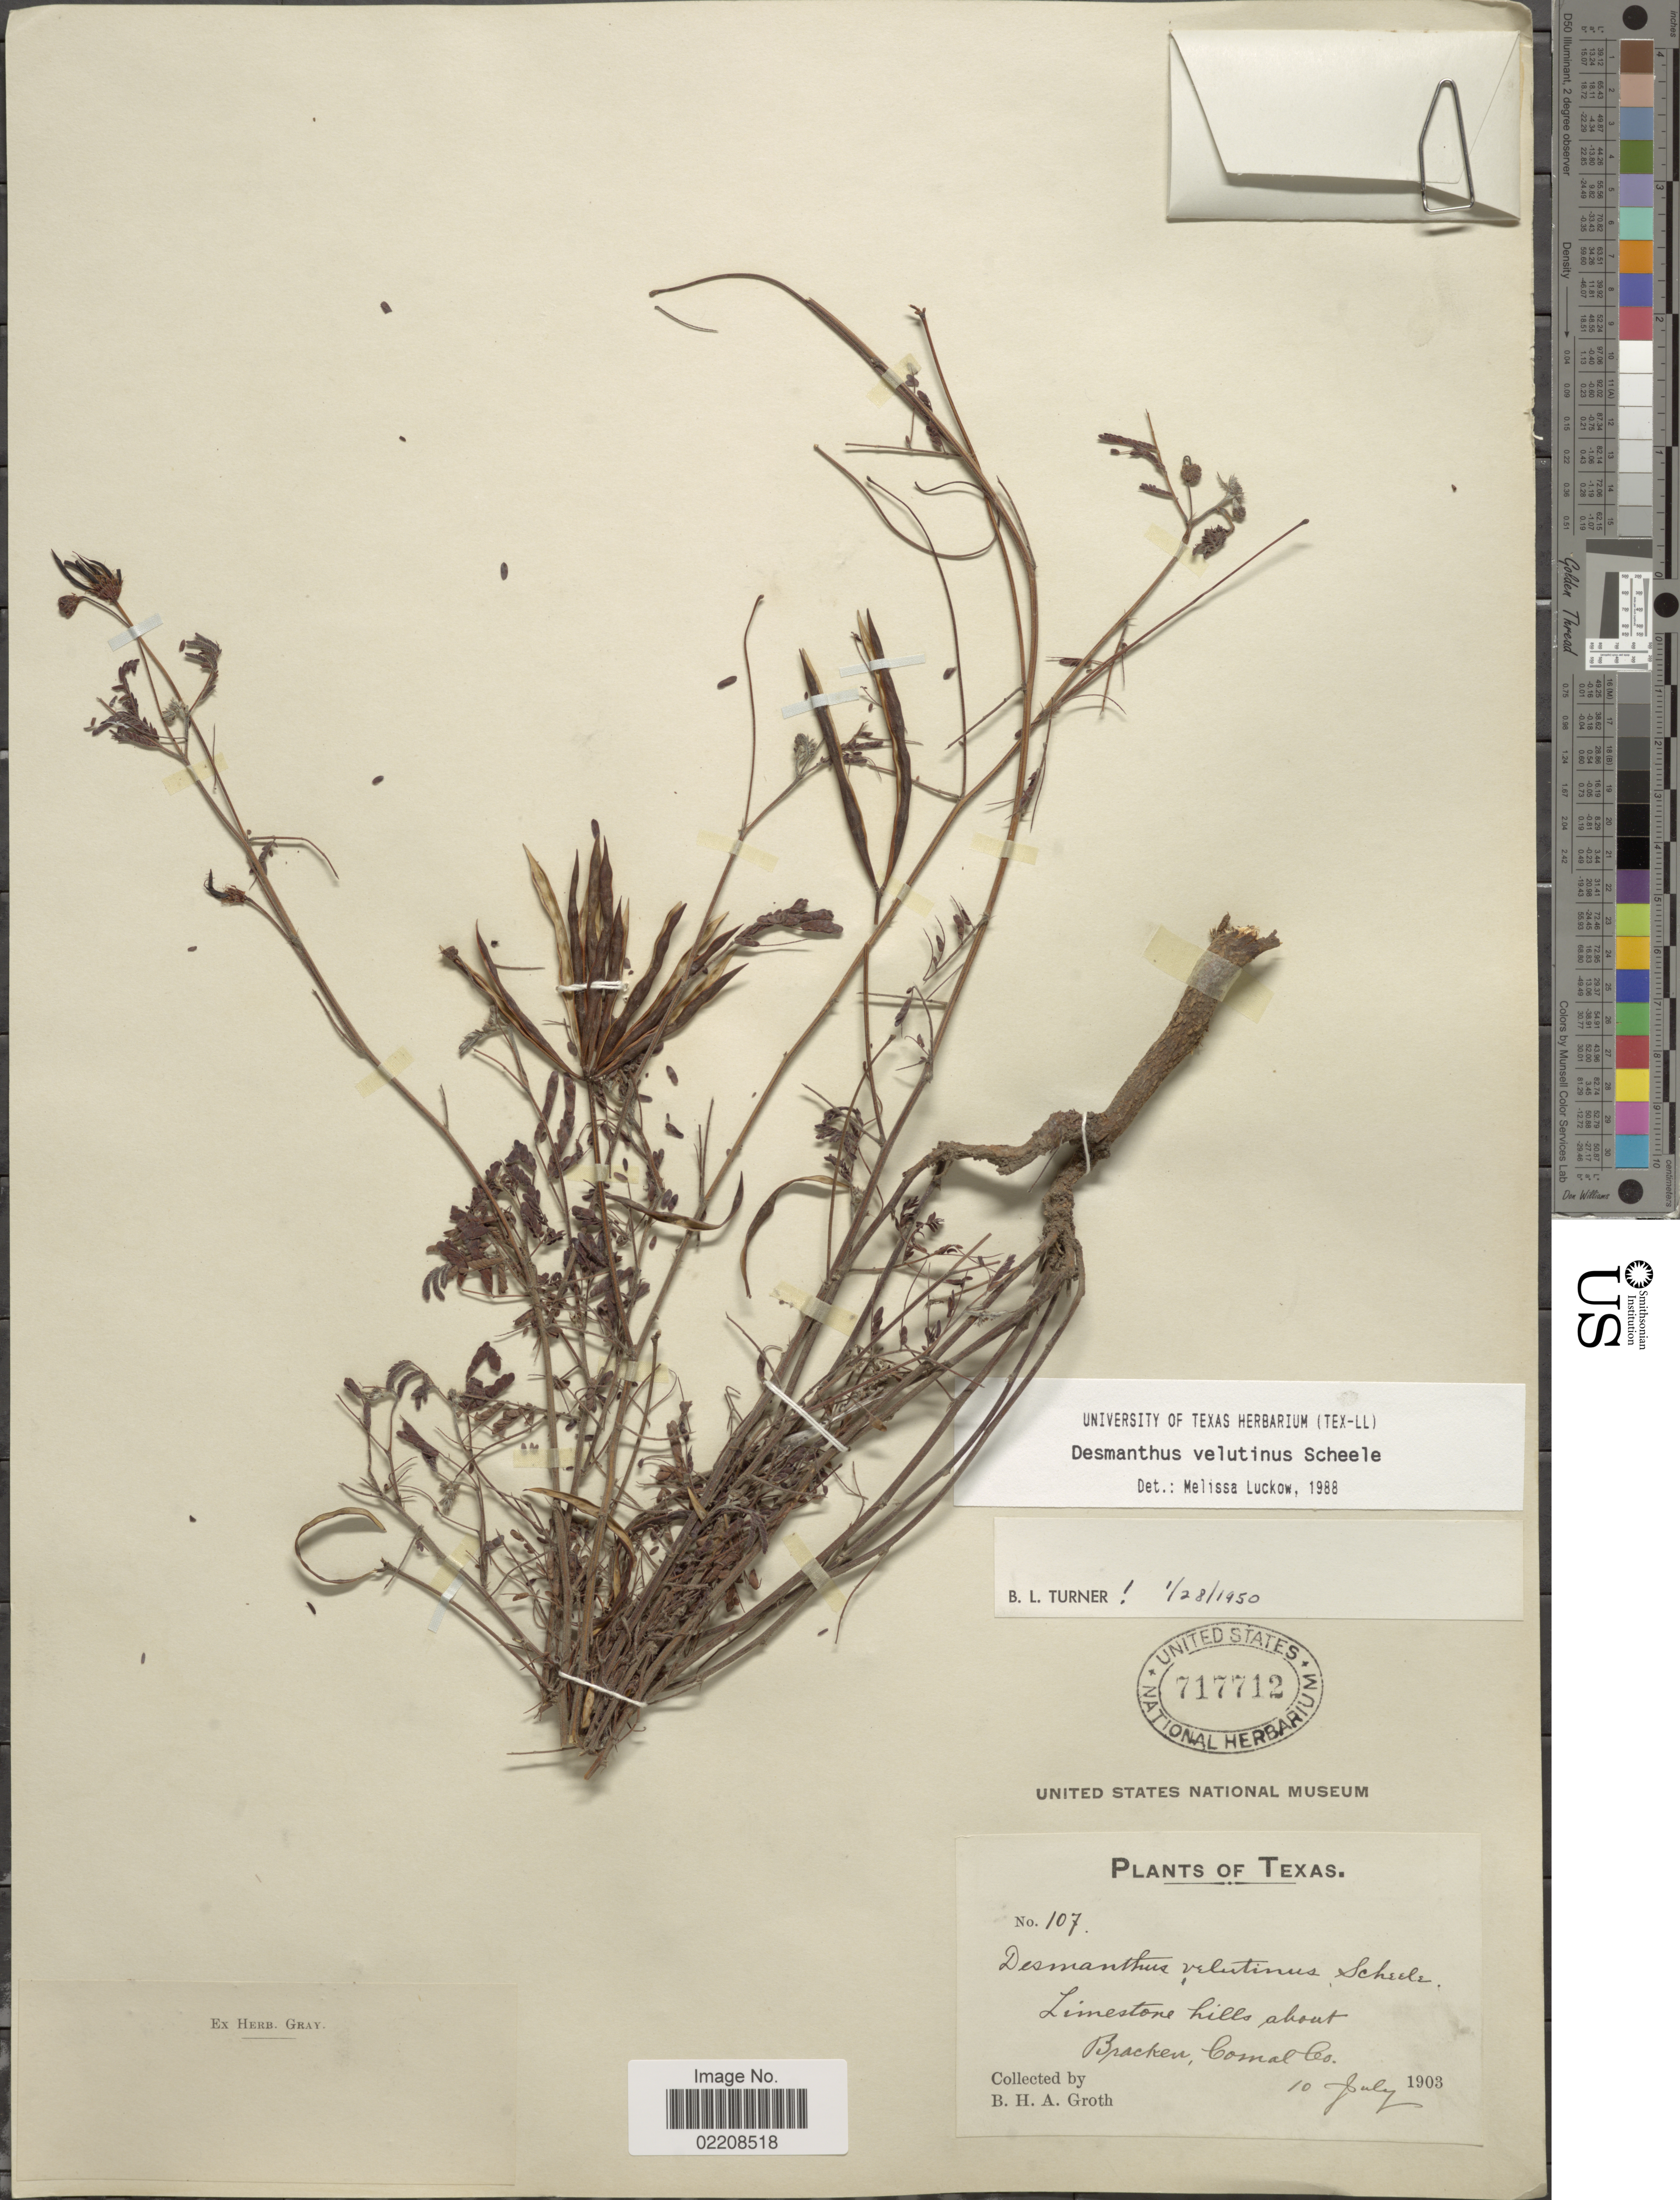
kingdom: Plantae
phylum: Tracheophyta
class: Magnoliopsida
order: Fabales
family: Fabaceae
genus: Desmanthus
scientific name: Desmanthus velutinus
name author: Scheele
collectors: B. Groth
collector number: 107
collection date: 1903-07-10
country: United States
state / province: Texas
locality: Limestone hills about Bracken, Comal Co.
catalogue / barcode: US 717712